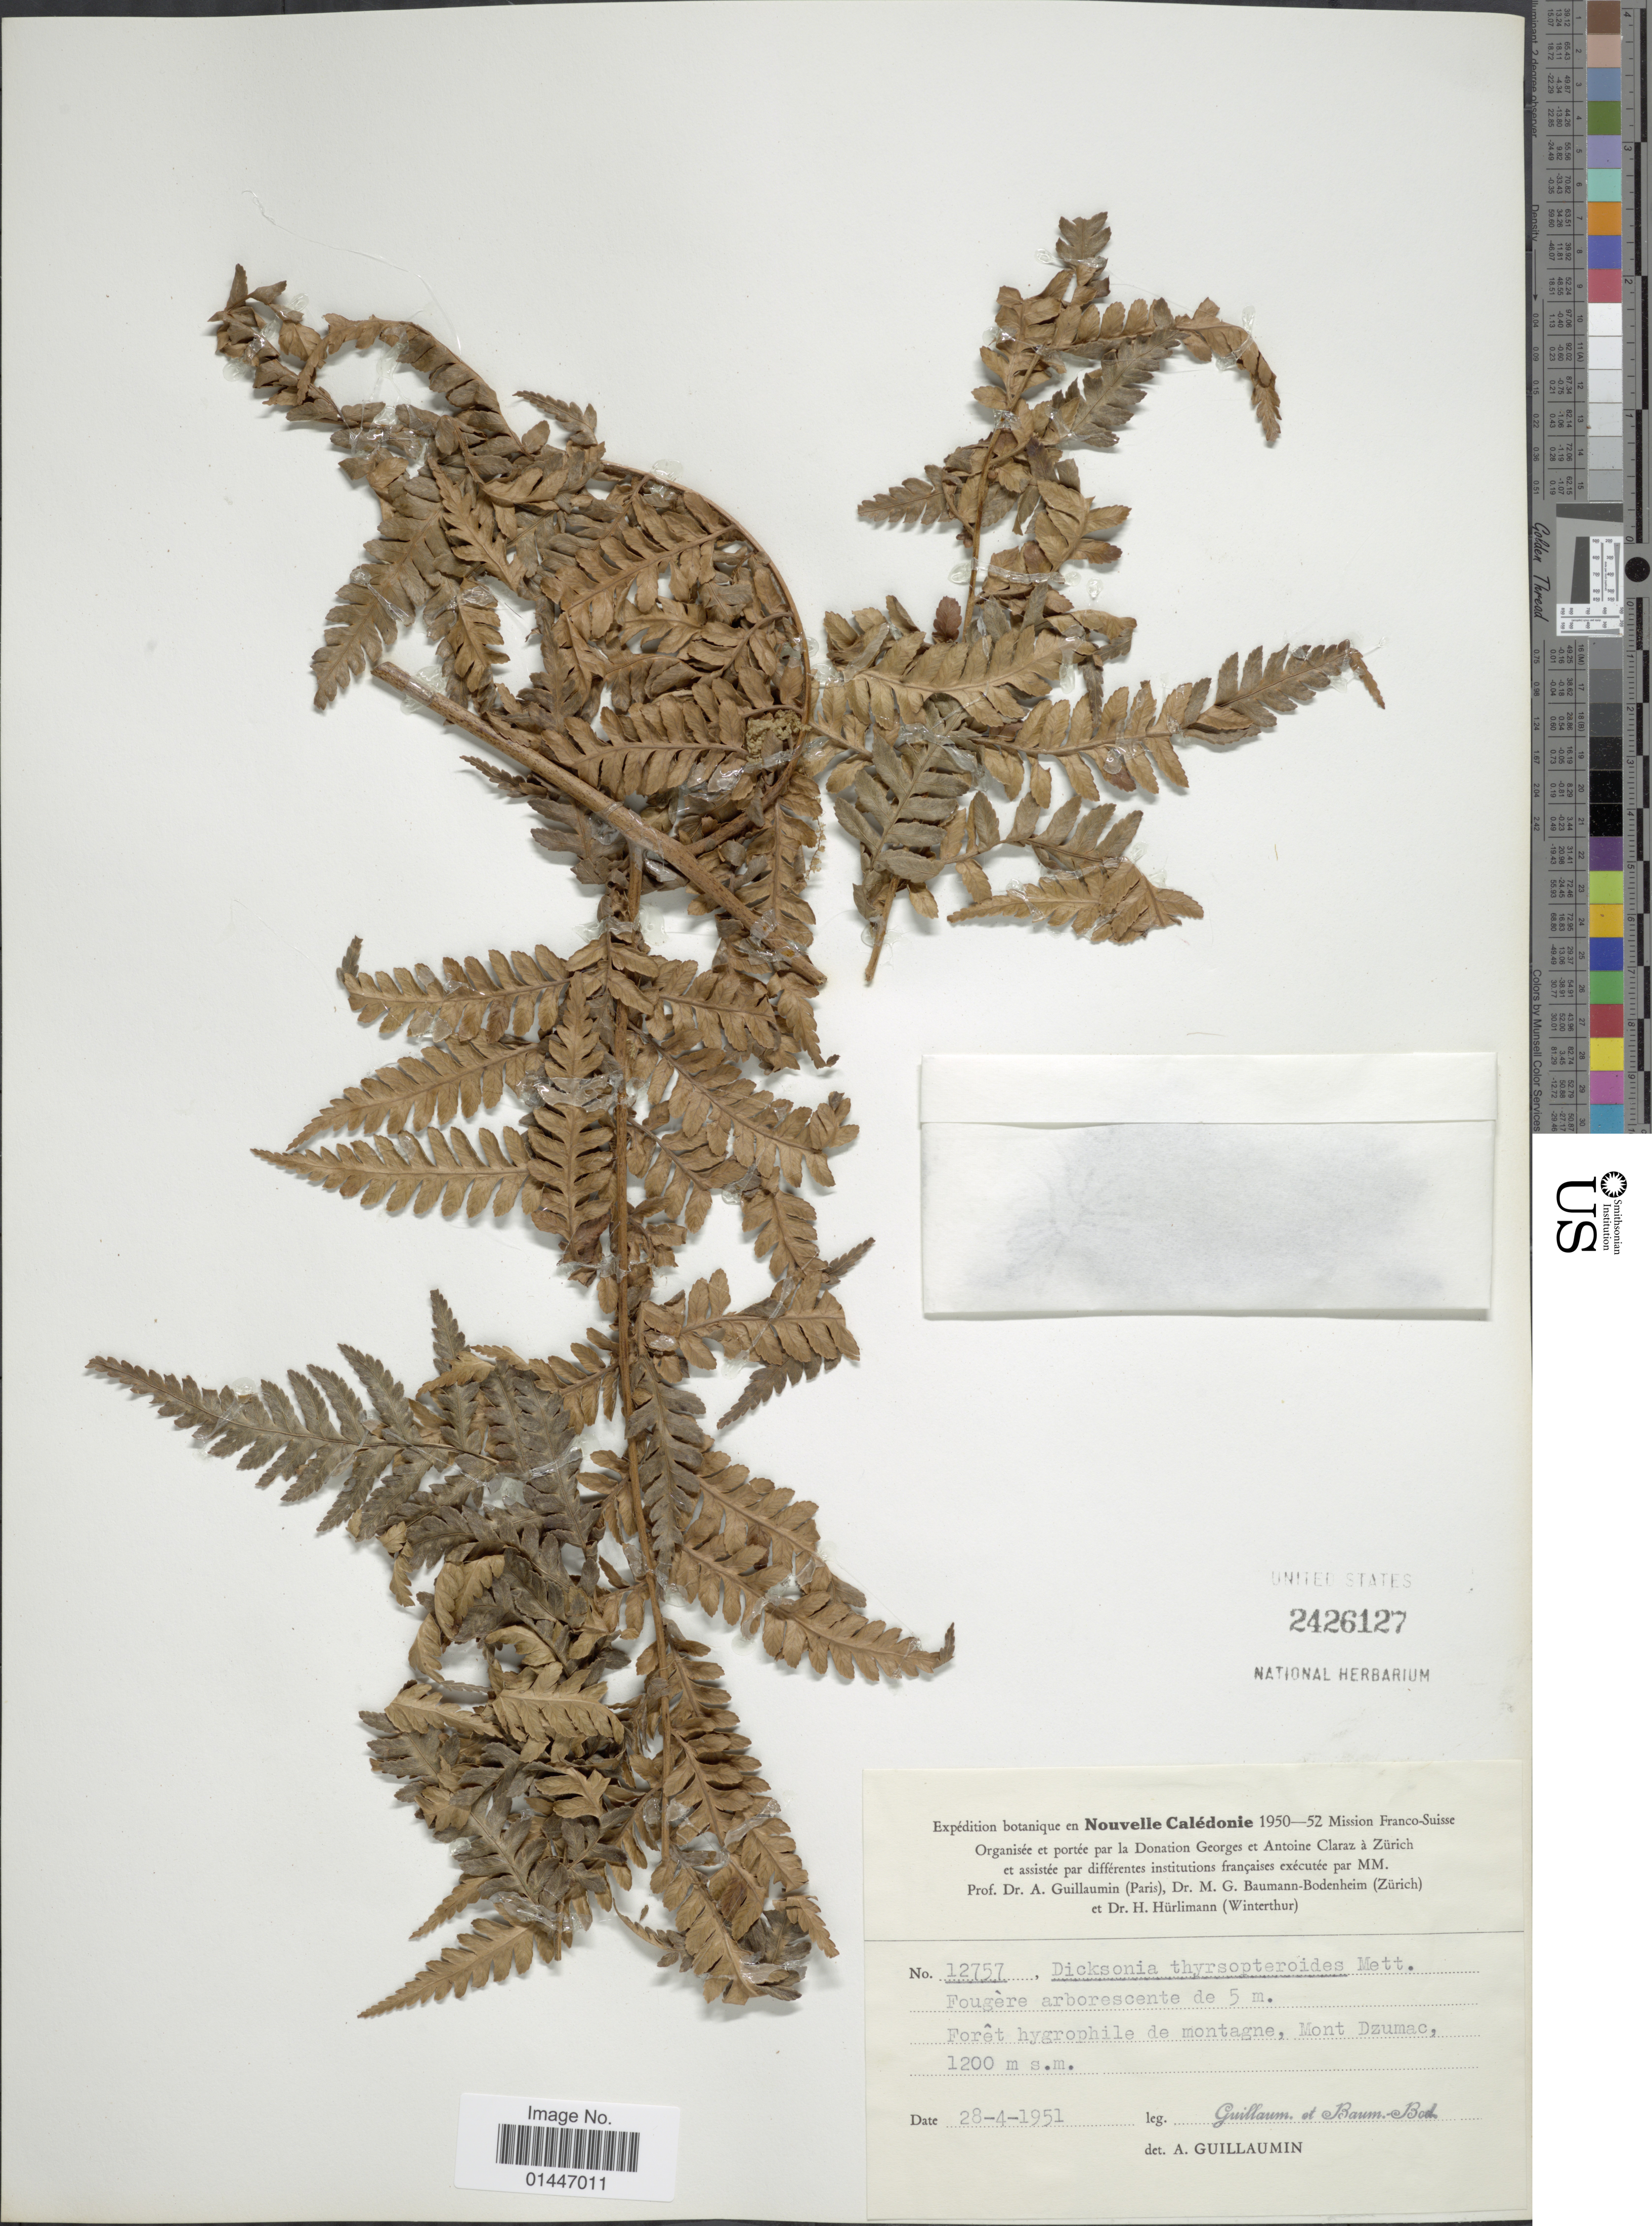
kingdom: Plantae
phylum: Tracheophyta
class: Polypodiopsida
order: Cyatheales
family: Dicksoniaceae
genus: Dicksonia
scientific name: Dicksonia thyrsopteroides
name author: Mett.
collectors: A. Guillaumin & M. G. Baumann-Bodenheim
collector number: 12757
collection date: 1951-04-28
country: New Caledonia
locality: Foret hygrophile de montagne, Mont Dzumac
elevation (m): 1200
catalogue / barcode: US 2426127